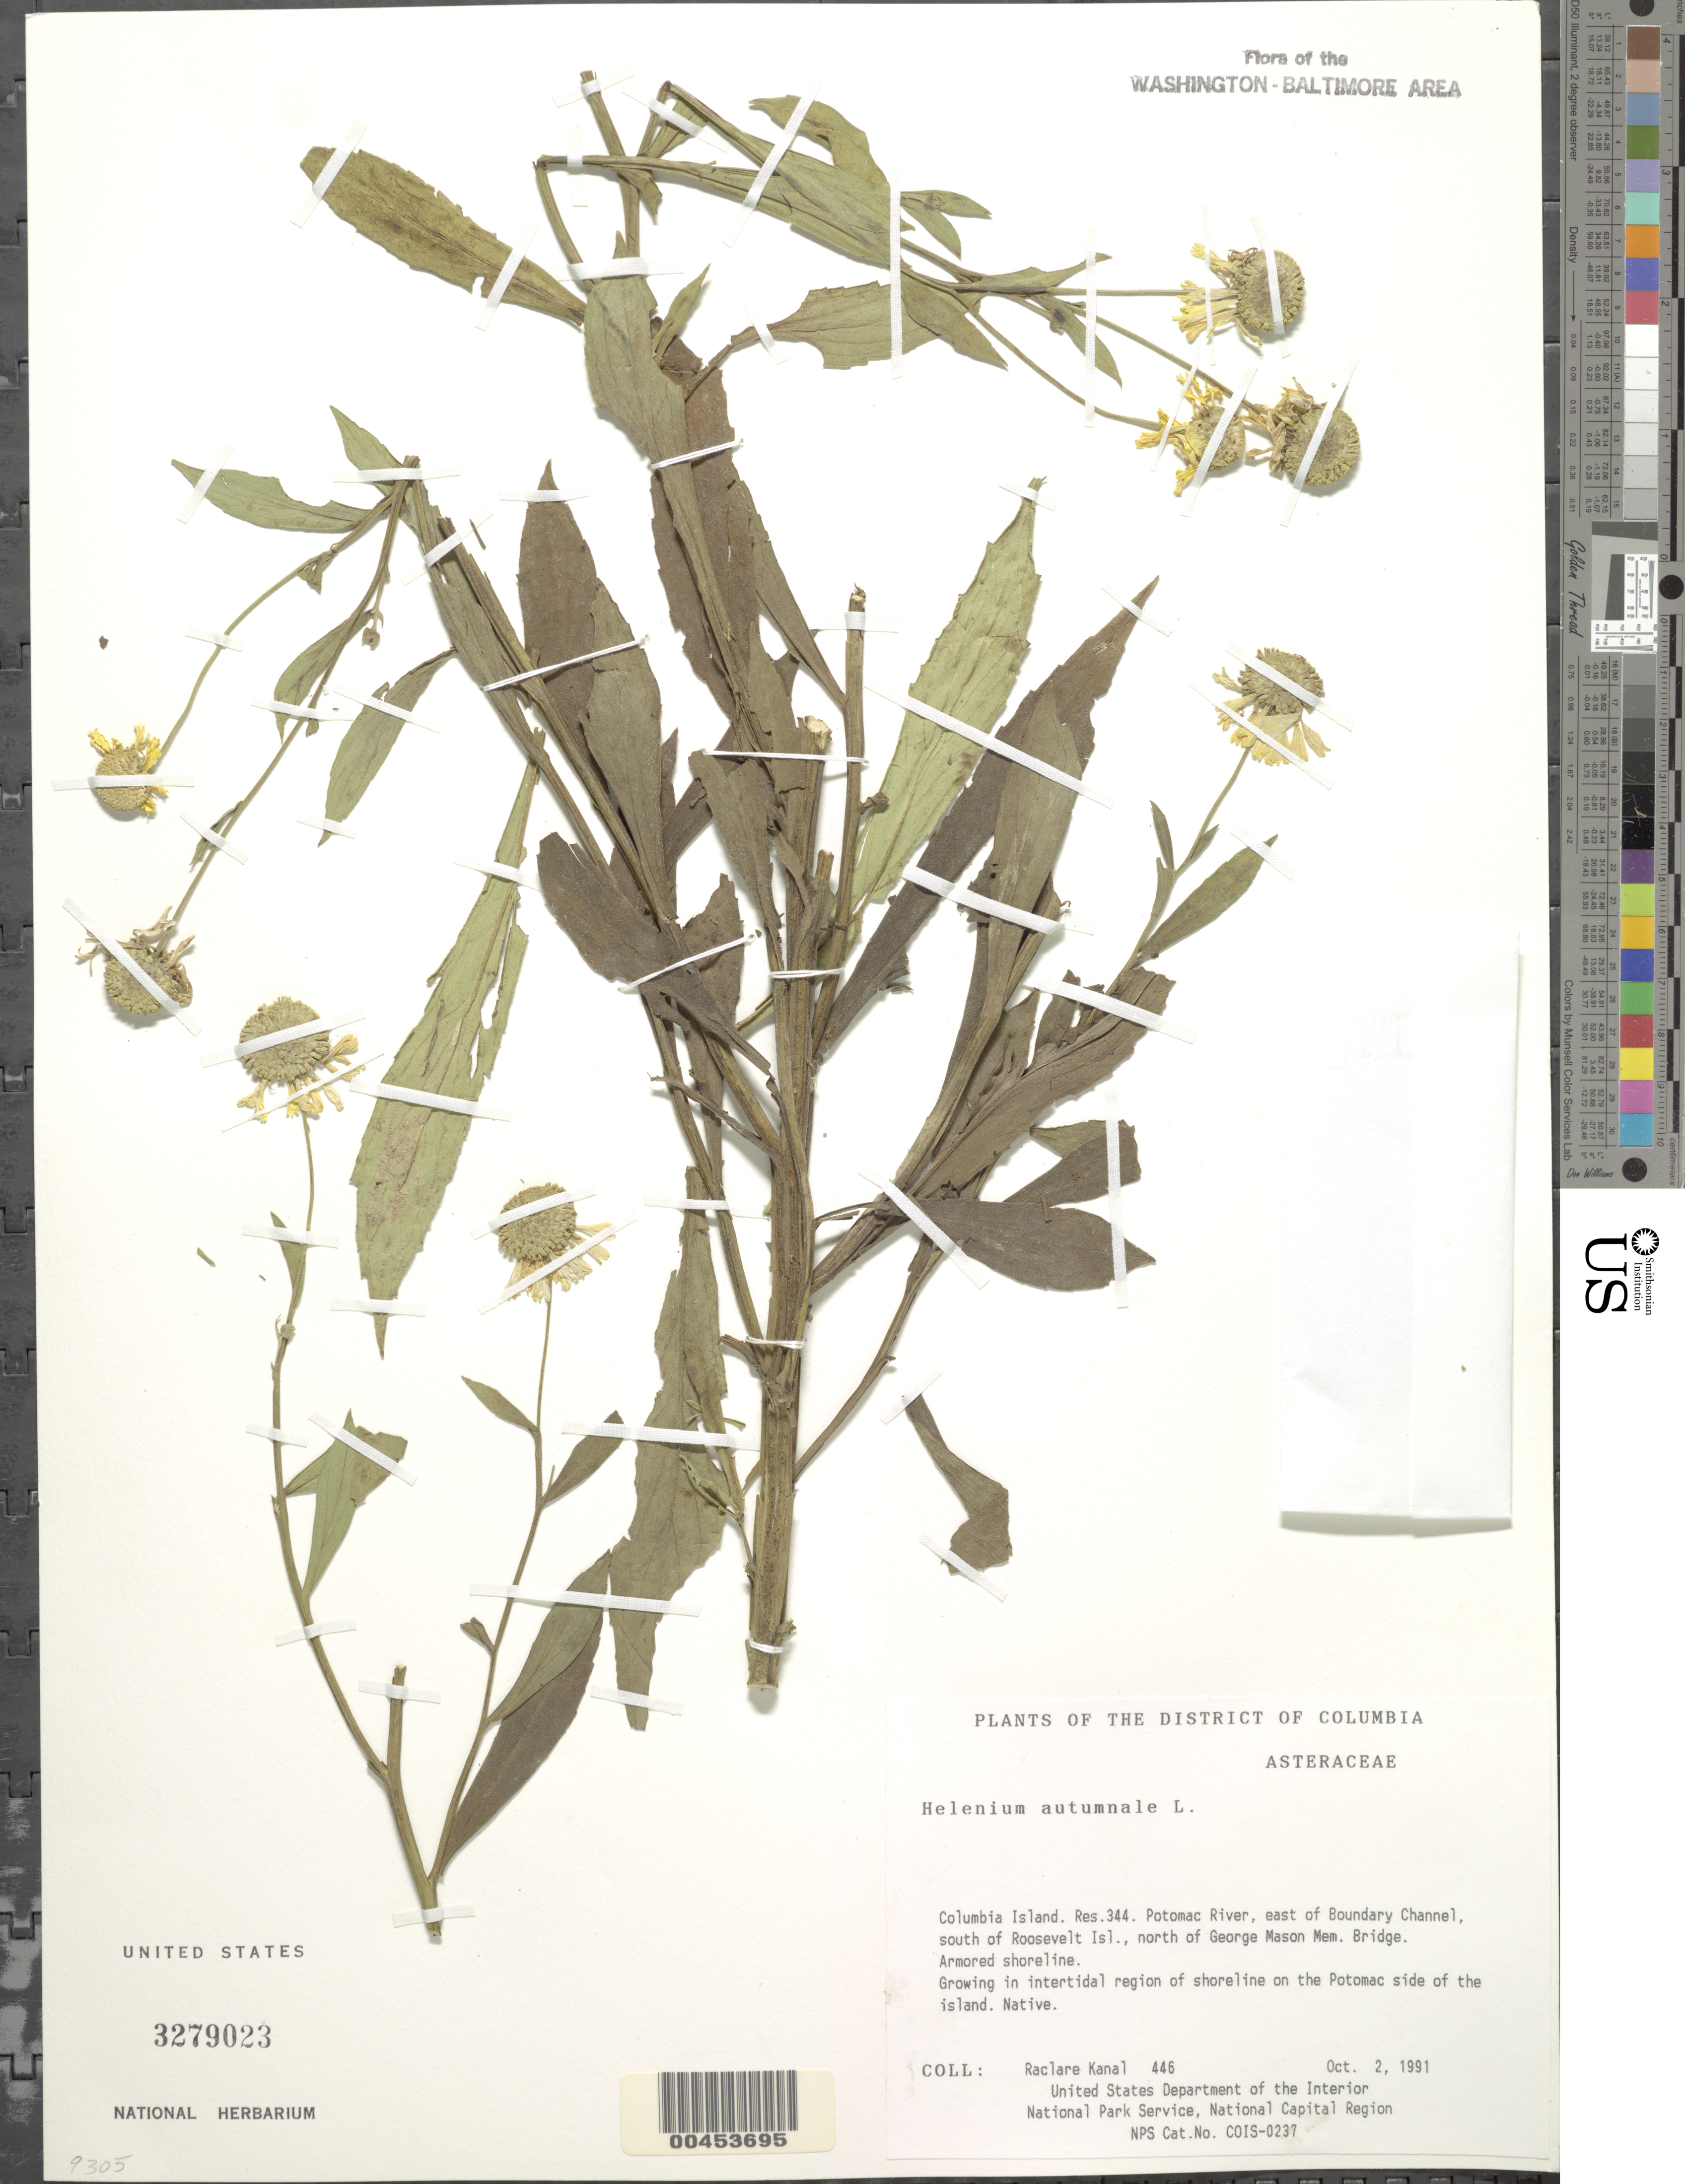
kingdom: Plantae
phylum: Tracheophyta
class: Magnoliopsida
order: Asterales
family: Asteraceae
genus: Helenium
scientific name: Helenium autumnale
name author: L.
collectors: R. Kanal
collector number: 446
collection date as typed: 02 Oct 1991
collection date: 1991-10-02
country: United States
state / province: District of Columbia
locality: Columbia Island, Res 344, Potomac River, S of Roosevelt Island, E of Boundary Channel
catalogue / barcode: US 3279023